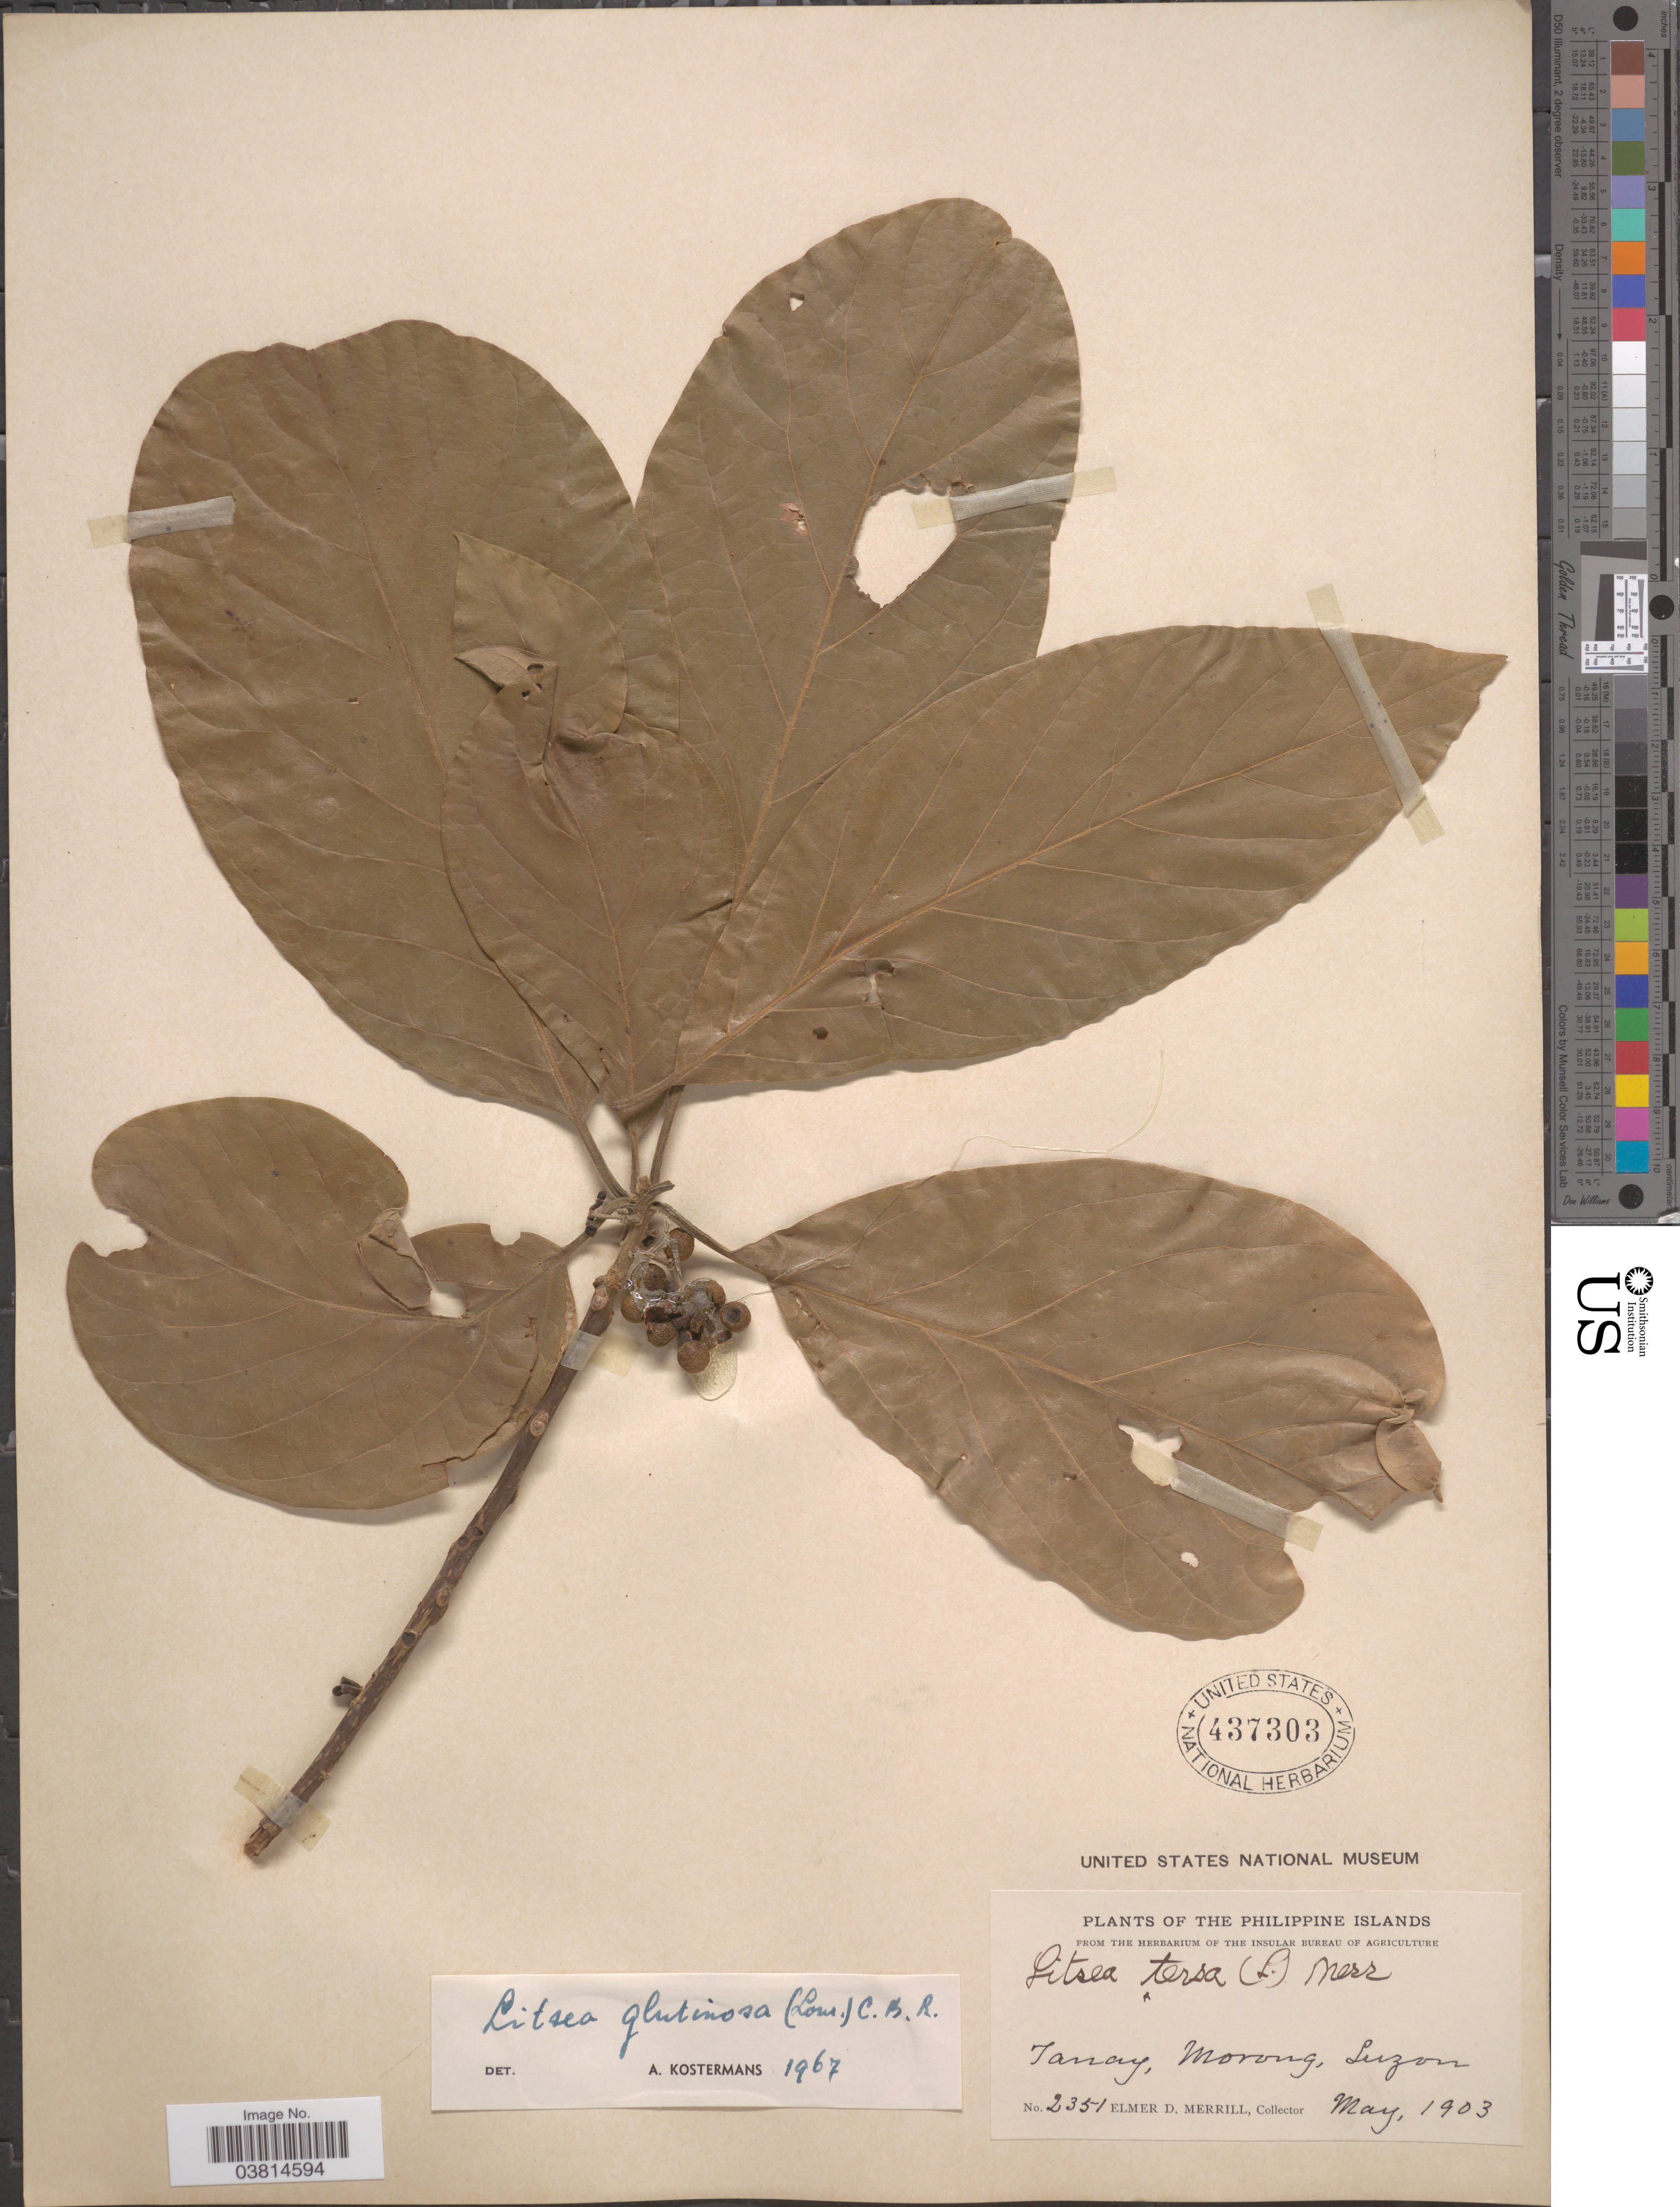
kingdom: Plantae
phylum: Tracheophyta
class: Magnoliopsida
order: Laurales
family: Lauraceae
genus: Litsea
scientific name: Litsea glutinosa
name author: (Lour.) C.B. Rob.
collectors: E. D. Merrill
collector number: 2351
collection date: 1903-05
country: Philippines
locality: Tanay, Morong, Luzon.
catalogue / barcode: US 437303